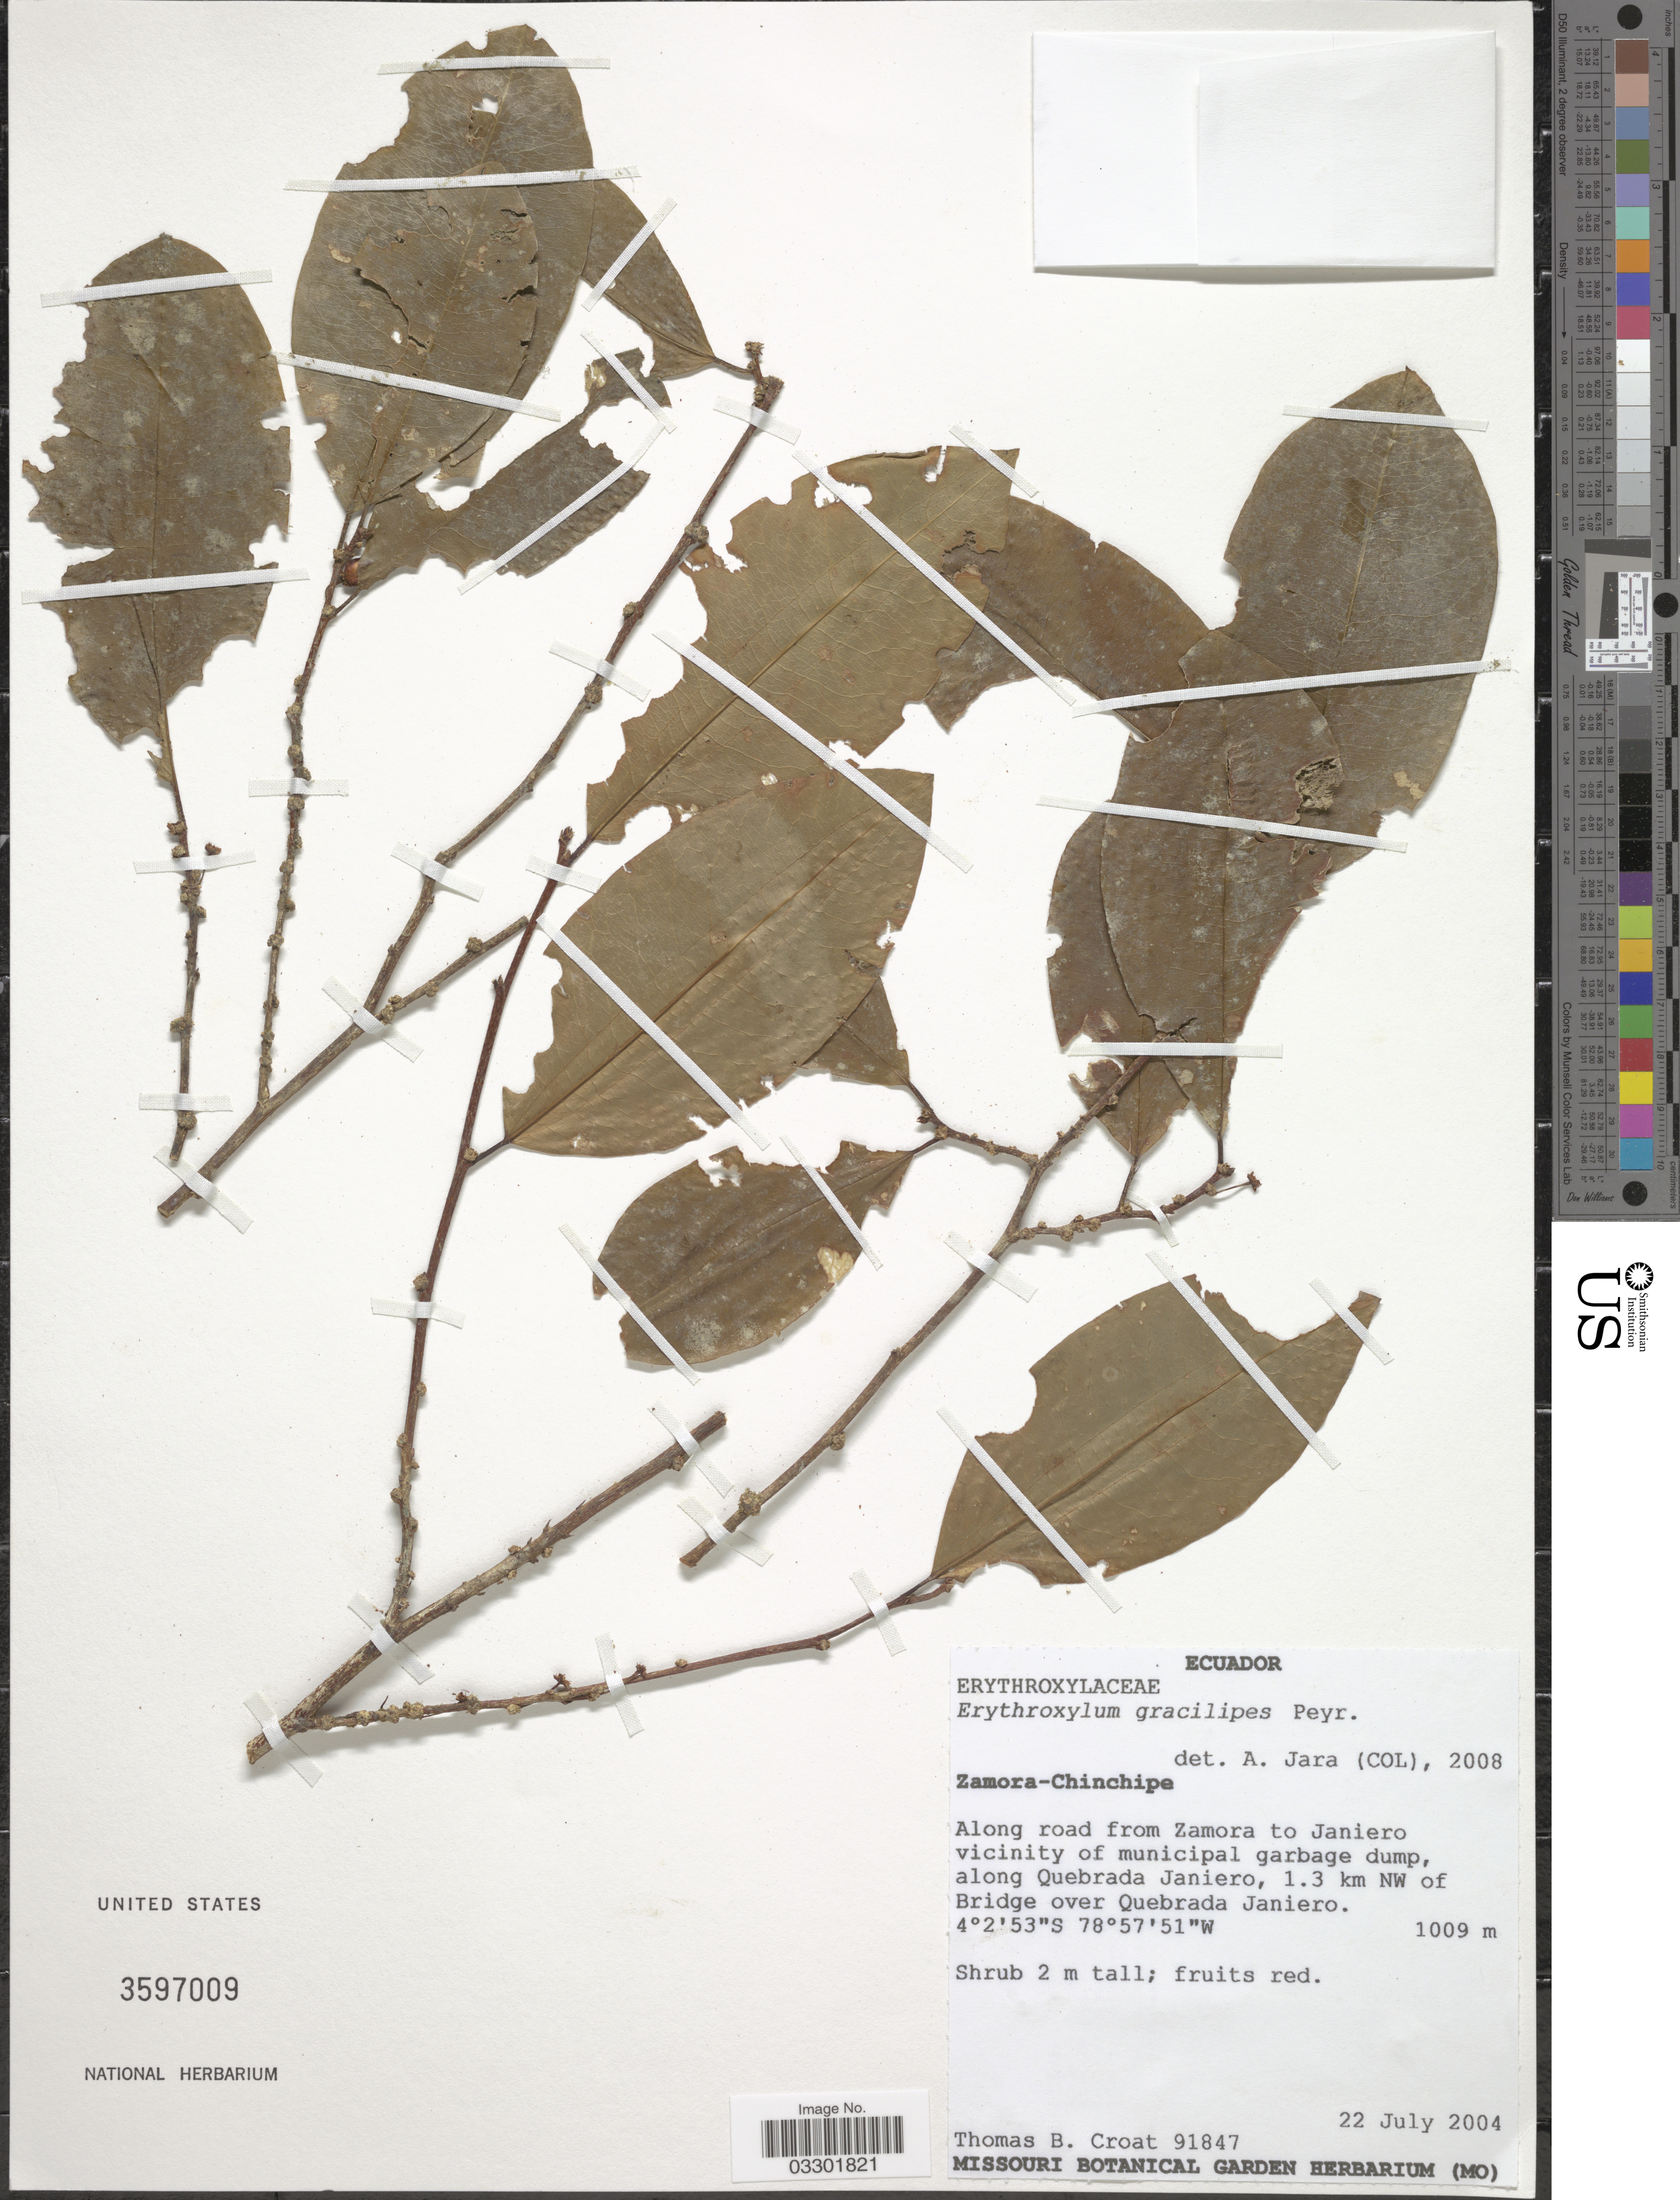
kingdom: Plantae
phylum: Tracheophyta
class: Magnoliopsida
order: Malpighiales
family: Erythroxylaceae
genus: Erythroxylum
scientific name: Erythroxylum gracilipes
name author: Peyr.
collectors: T. B. Croat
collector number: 91847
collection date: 2004-07-22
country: Ecuador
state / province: Zamora-Chinchipe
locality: Along road from Zamora to Janiero vicinity of municipal garbage dump, along Quebrada Janiero, 1.3 km NW of Bridge over Quebrada Janiero.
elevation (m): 1009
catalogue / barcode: US 3597009